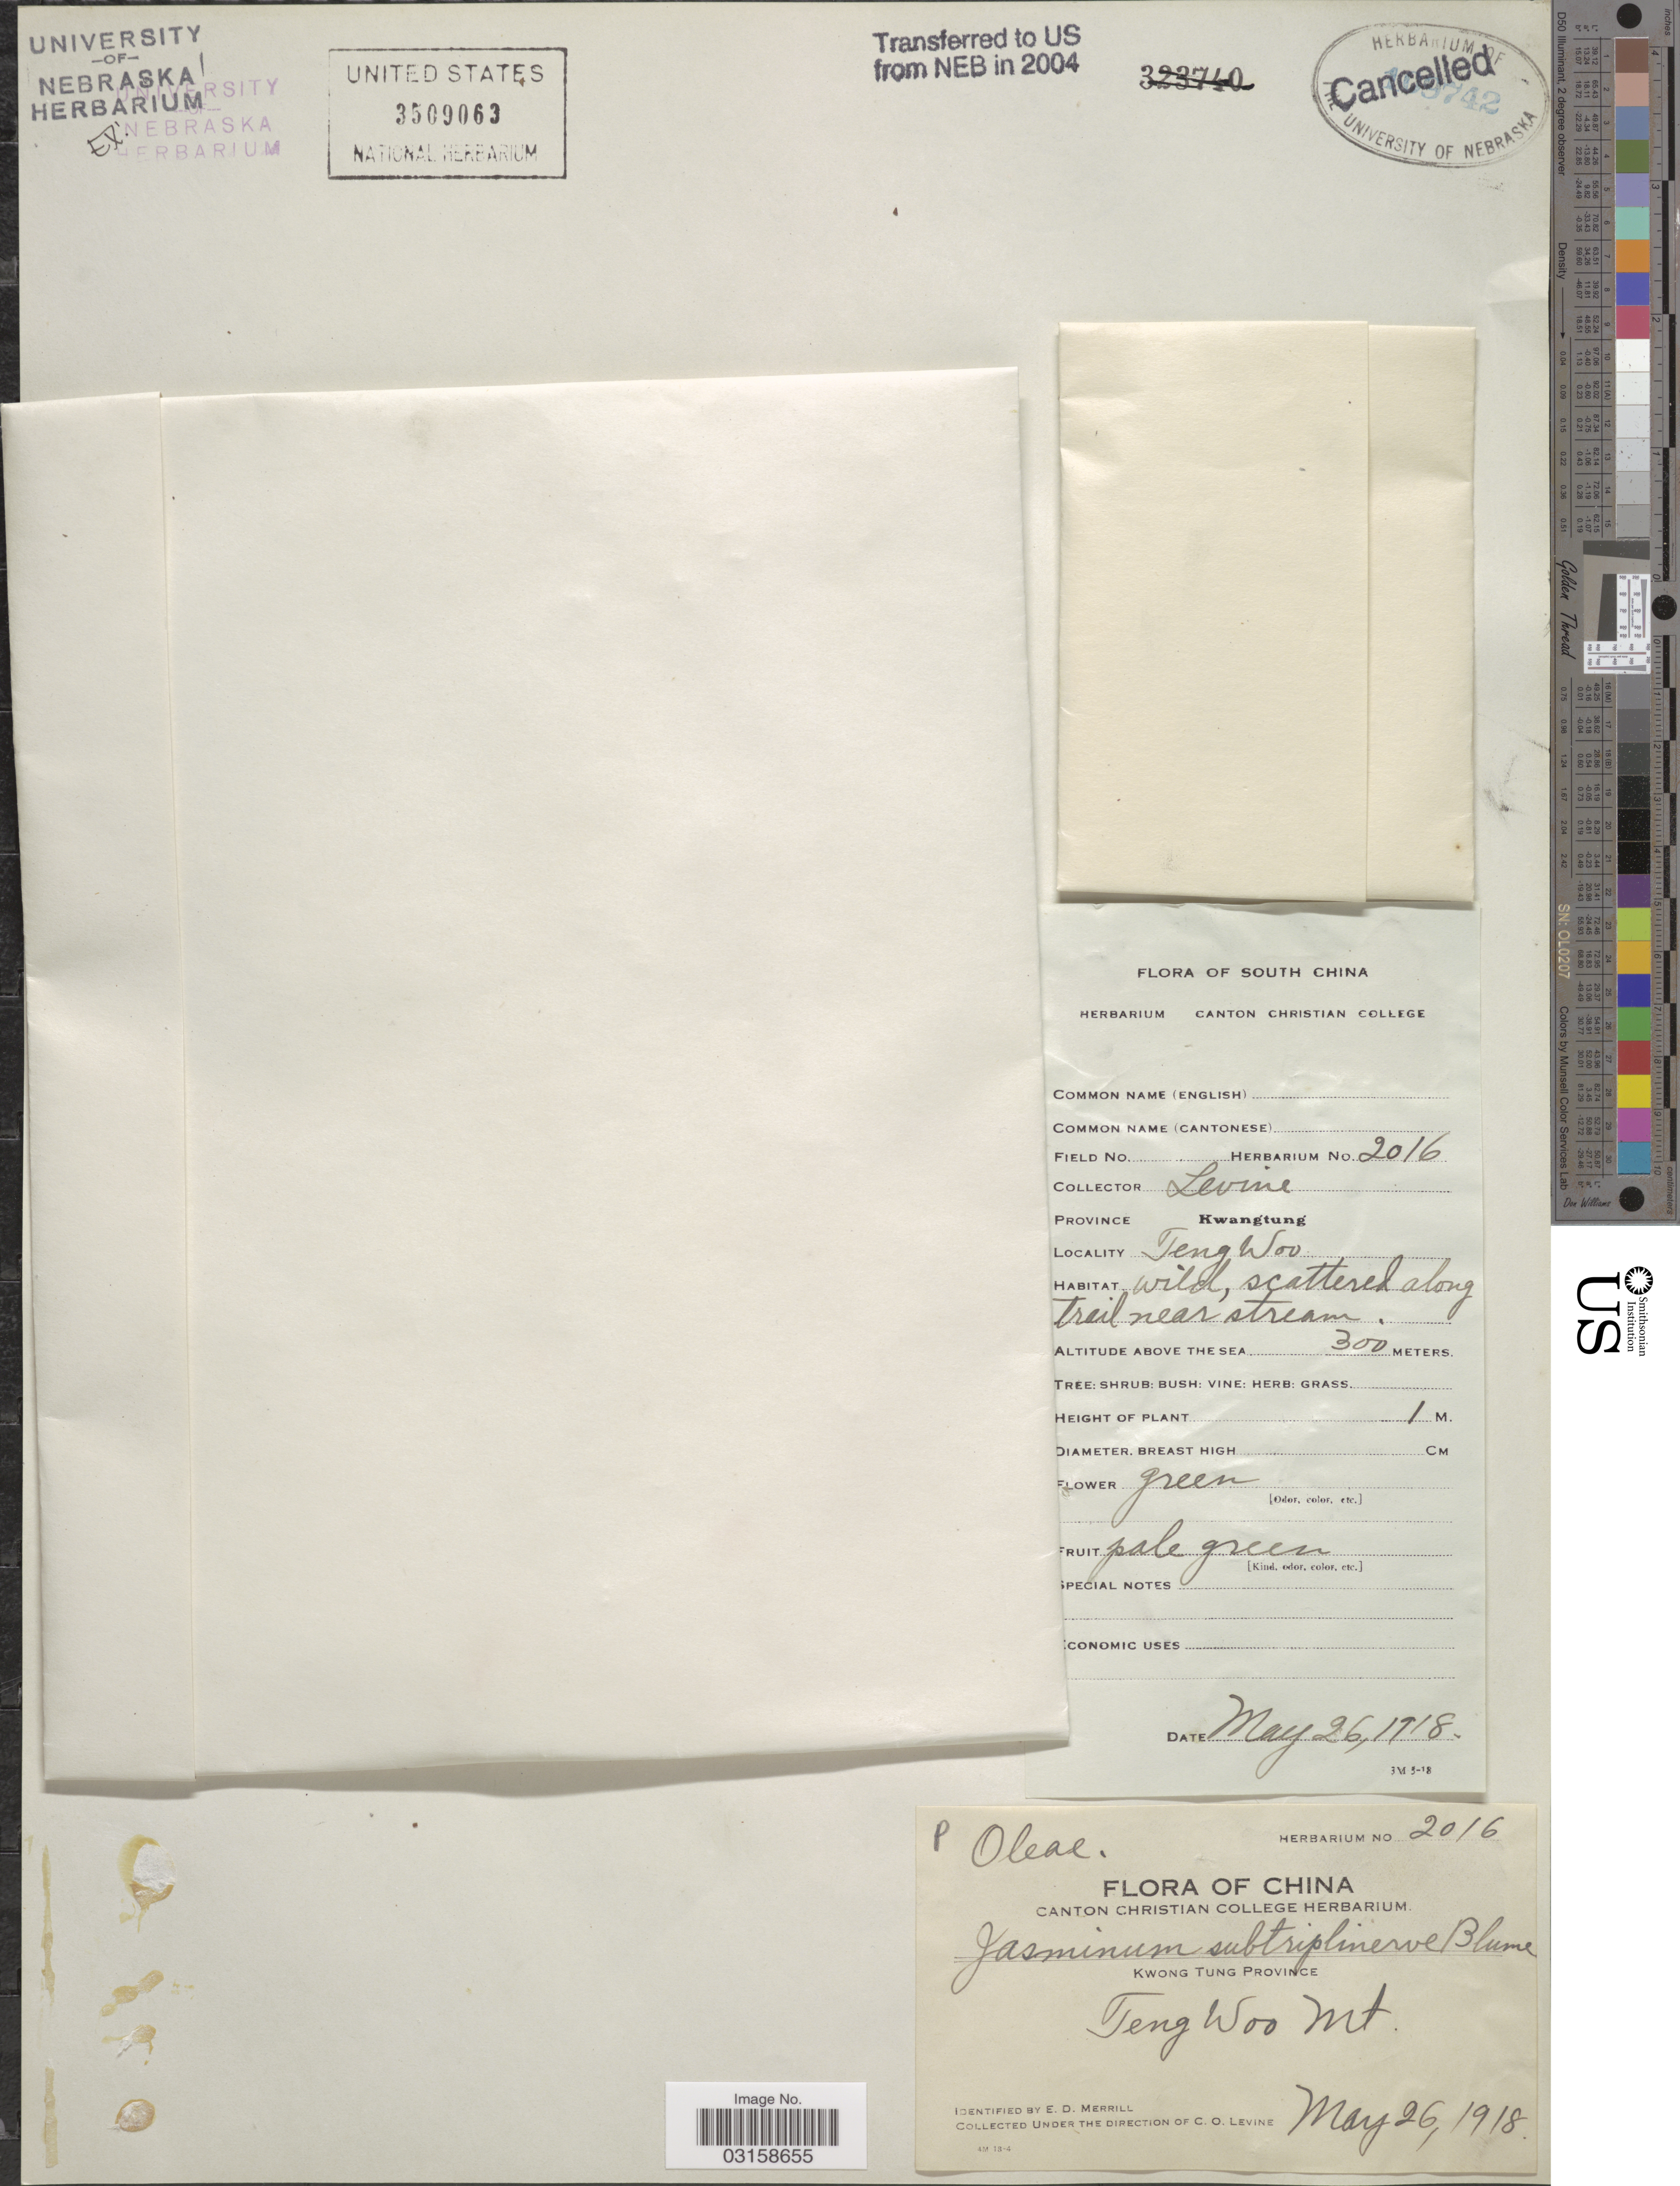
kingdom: Plantae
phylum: Tracheophyta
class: Magnoliopsida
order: Lamiales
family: Oleaceae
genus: Jasminum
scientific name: Jasminum subtriplinerve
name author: Blume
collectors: C. O. Levine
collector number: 2016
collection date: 1918-05-26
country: China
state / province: Guangdong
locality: Province Kwangtung. Kwong Tung Province. Teng Woo Mt.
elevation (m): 300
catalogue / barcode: US 3509063